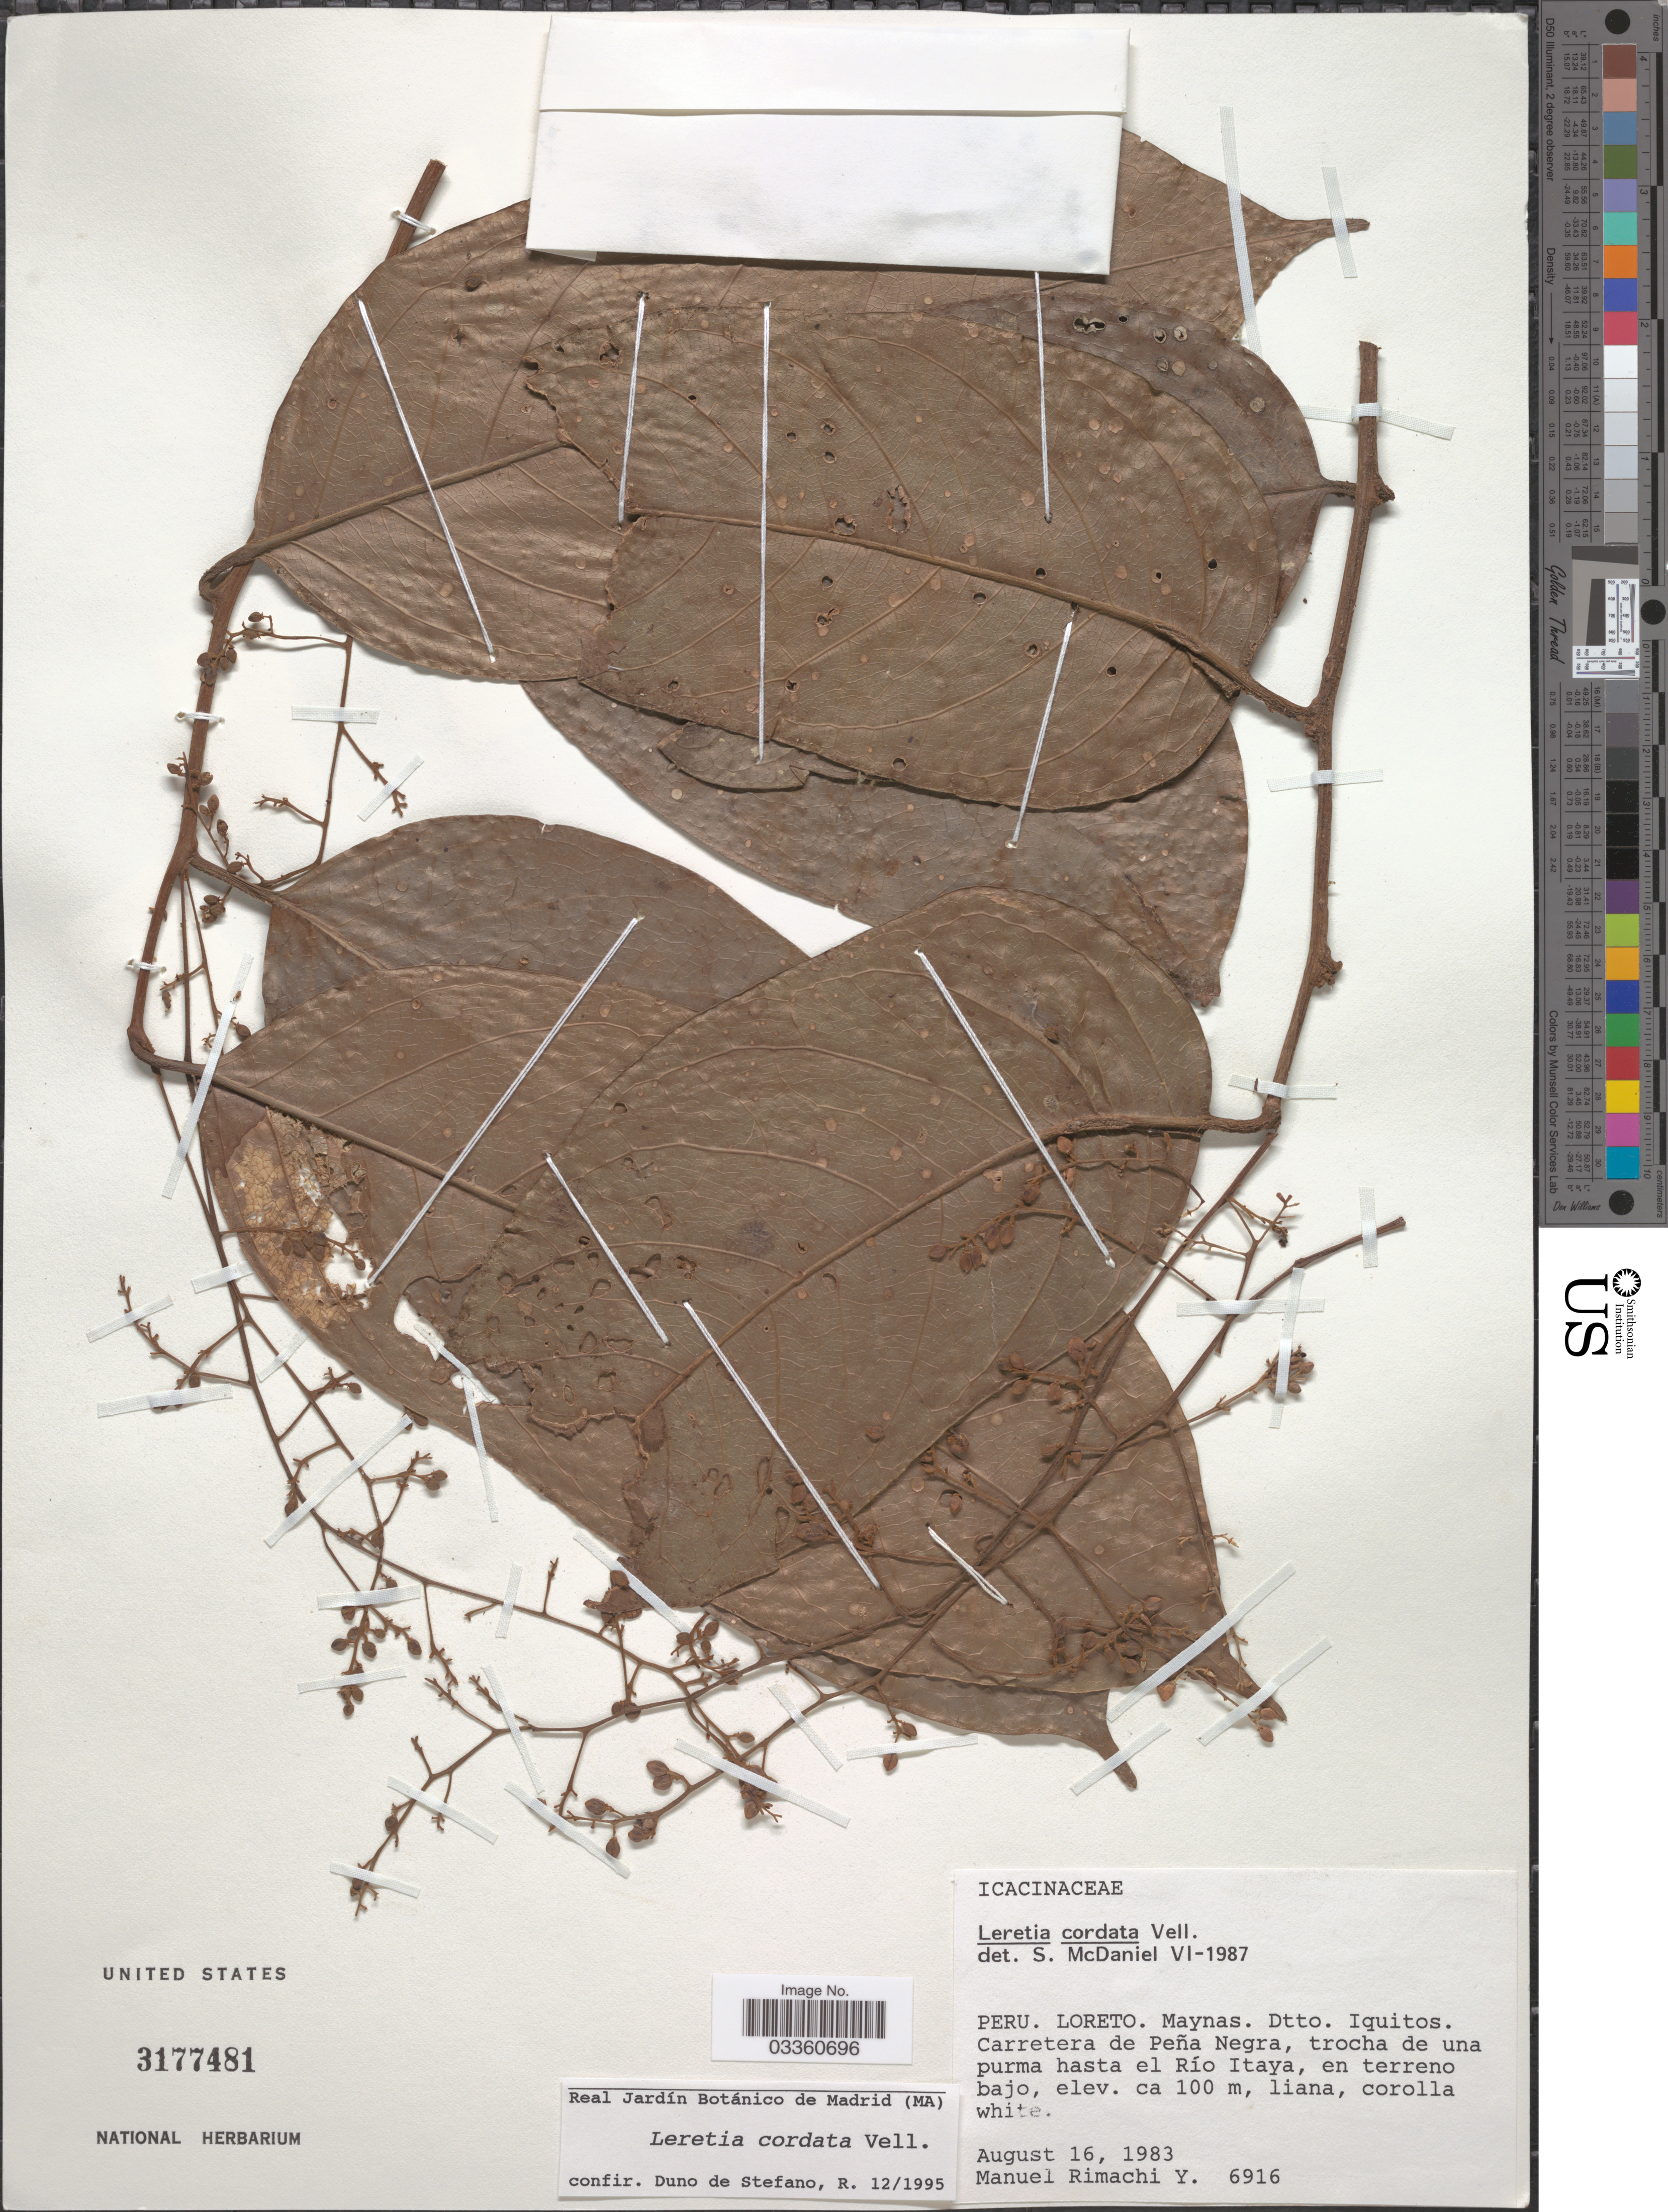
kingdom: Plantae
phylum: Tracheophyta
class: Magnoliopsida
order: Icacinales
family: Icacinaceae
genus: Leretia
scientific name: Leretia cordata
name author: Vell.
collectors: M. Rimachi Y.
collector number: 6916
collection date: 1983-08-16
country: Peru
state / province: Loreto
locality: Maynas. Dtto. Iquitos, Carretera de Peña de Negra, trocha de una purma hasta el Río Itaya.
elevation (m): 100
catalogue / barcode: US 3177481